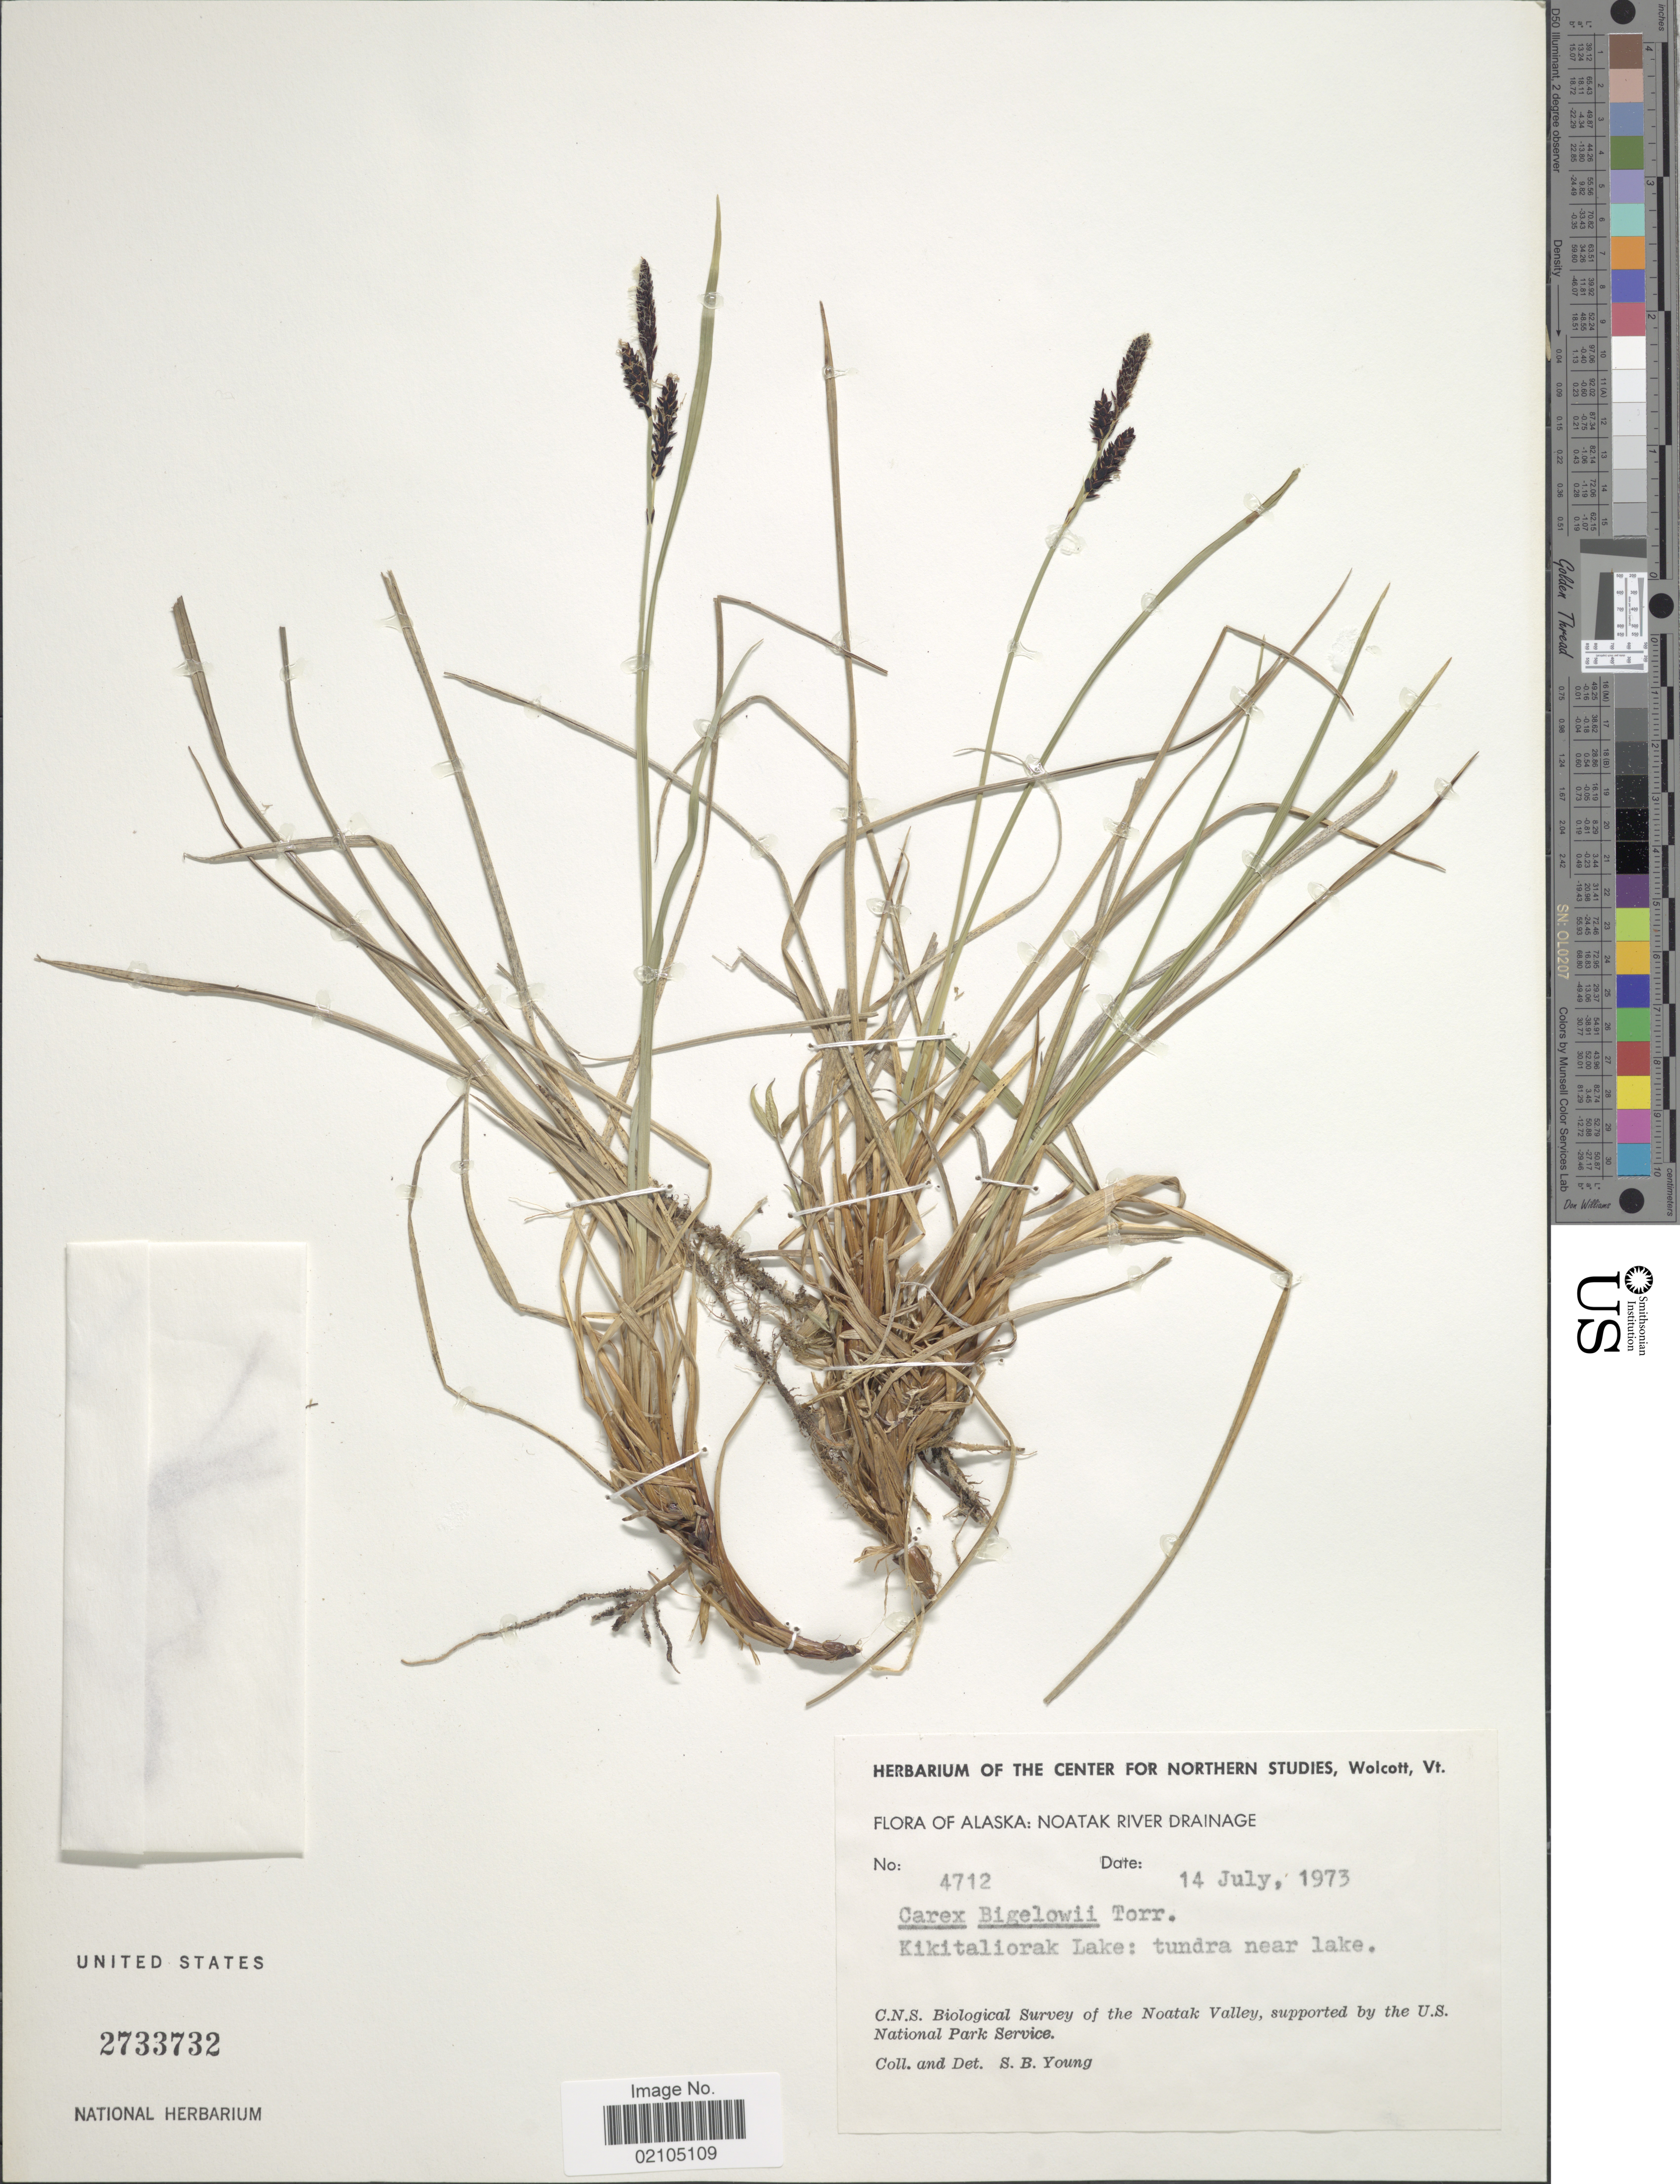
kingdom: Plantae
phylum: Tracheophyta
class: Liliopsida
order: Poales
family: Cyperaceae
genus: Carex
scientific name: Carex bigelowii subsp. lugens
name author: (Holm) T.V. Egorova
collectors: S. Young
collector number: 4712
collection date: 1973-07-14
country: United States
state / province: Alaska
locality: Noatak River Drainage. Kikitaliorak Lake: tundra near lake. Noatak Valley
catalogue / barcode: US 2733732